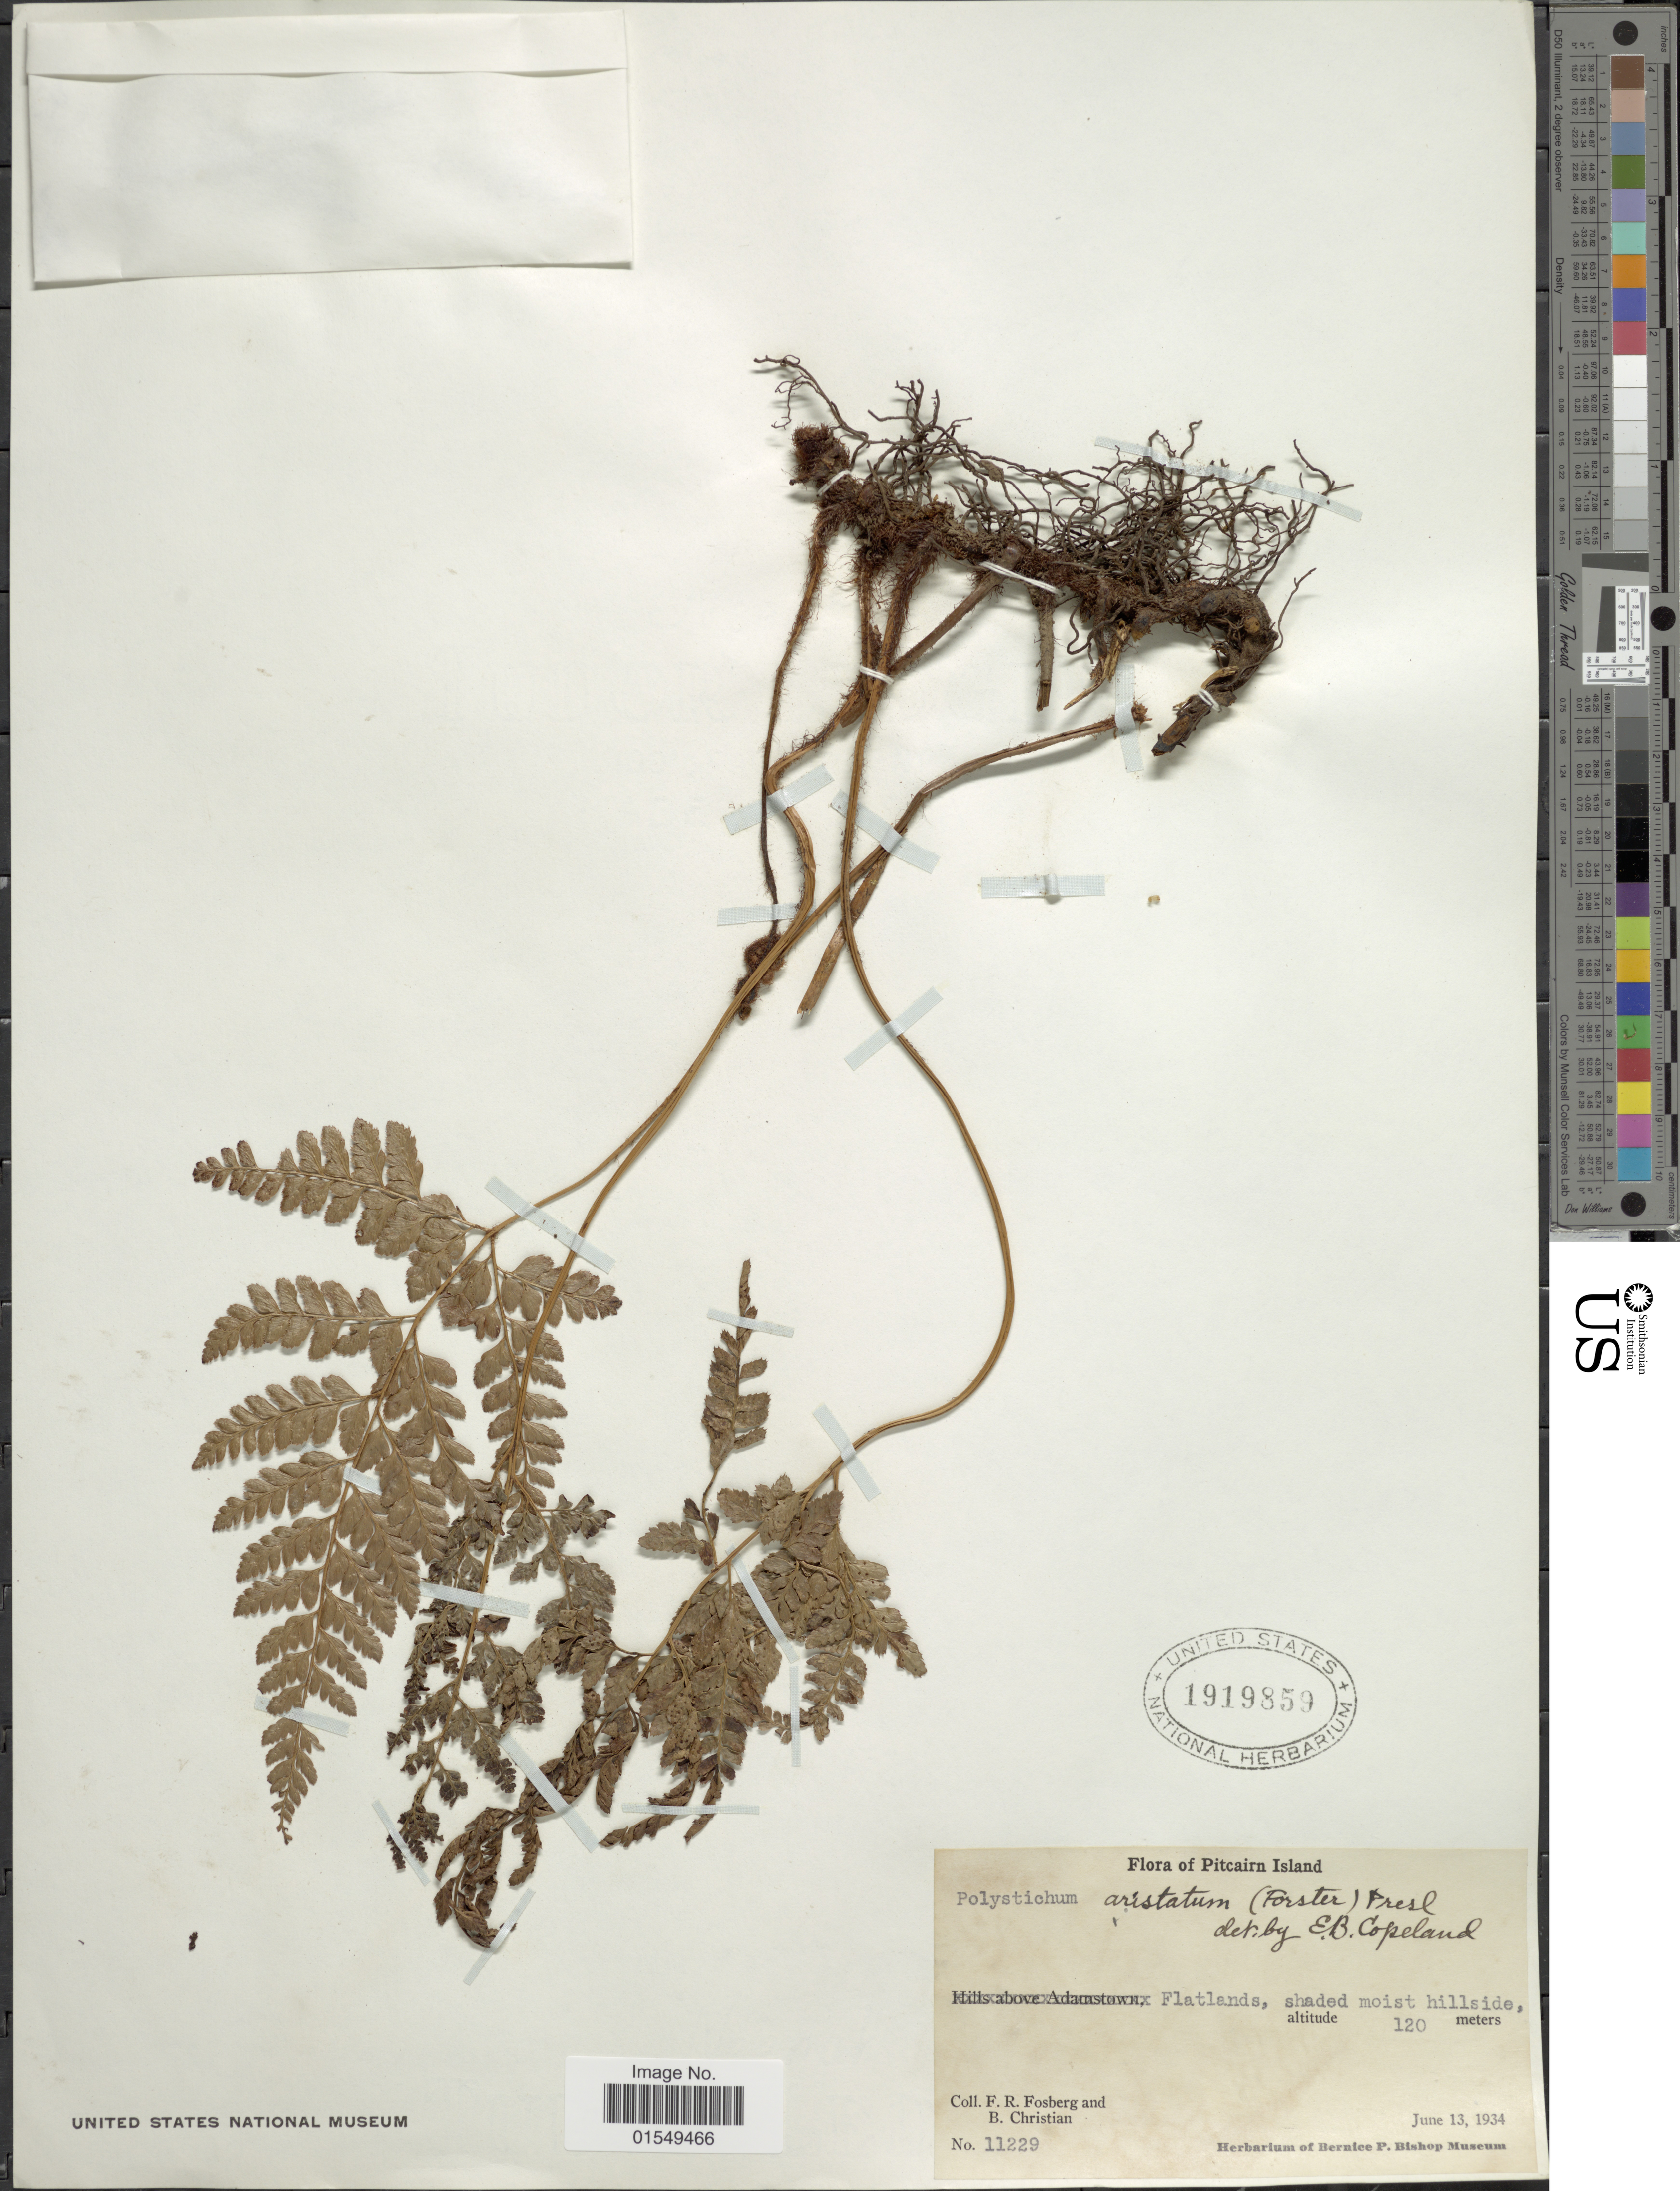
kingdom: Plantae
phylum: Tracheophyta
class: Polypodiopsida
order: Polypodiales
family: Dryopteridaceae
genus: Arachniodes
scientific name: Arachniodes aristata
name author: (G. Forst.) Tindale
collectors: F. R. Fosberg & B. Christian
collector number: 11229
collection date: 1934-06-13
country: Pitcairn Islands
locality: Pitcairn Island, Flatlands, shaded moist hillside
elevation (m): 120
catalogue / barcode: US 1919859